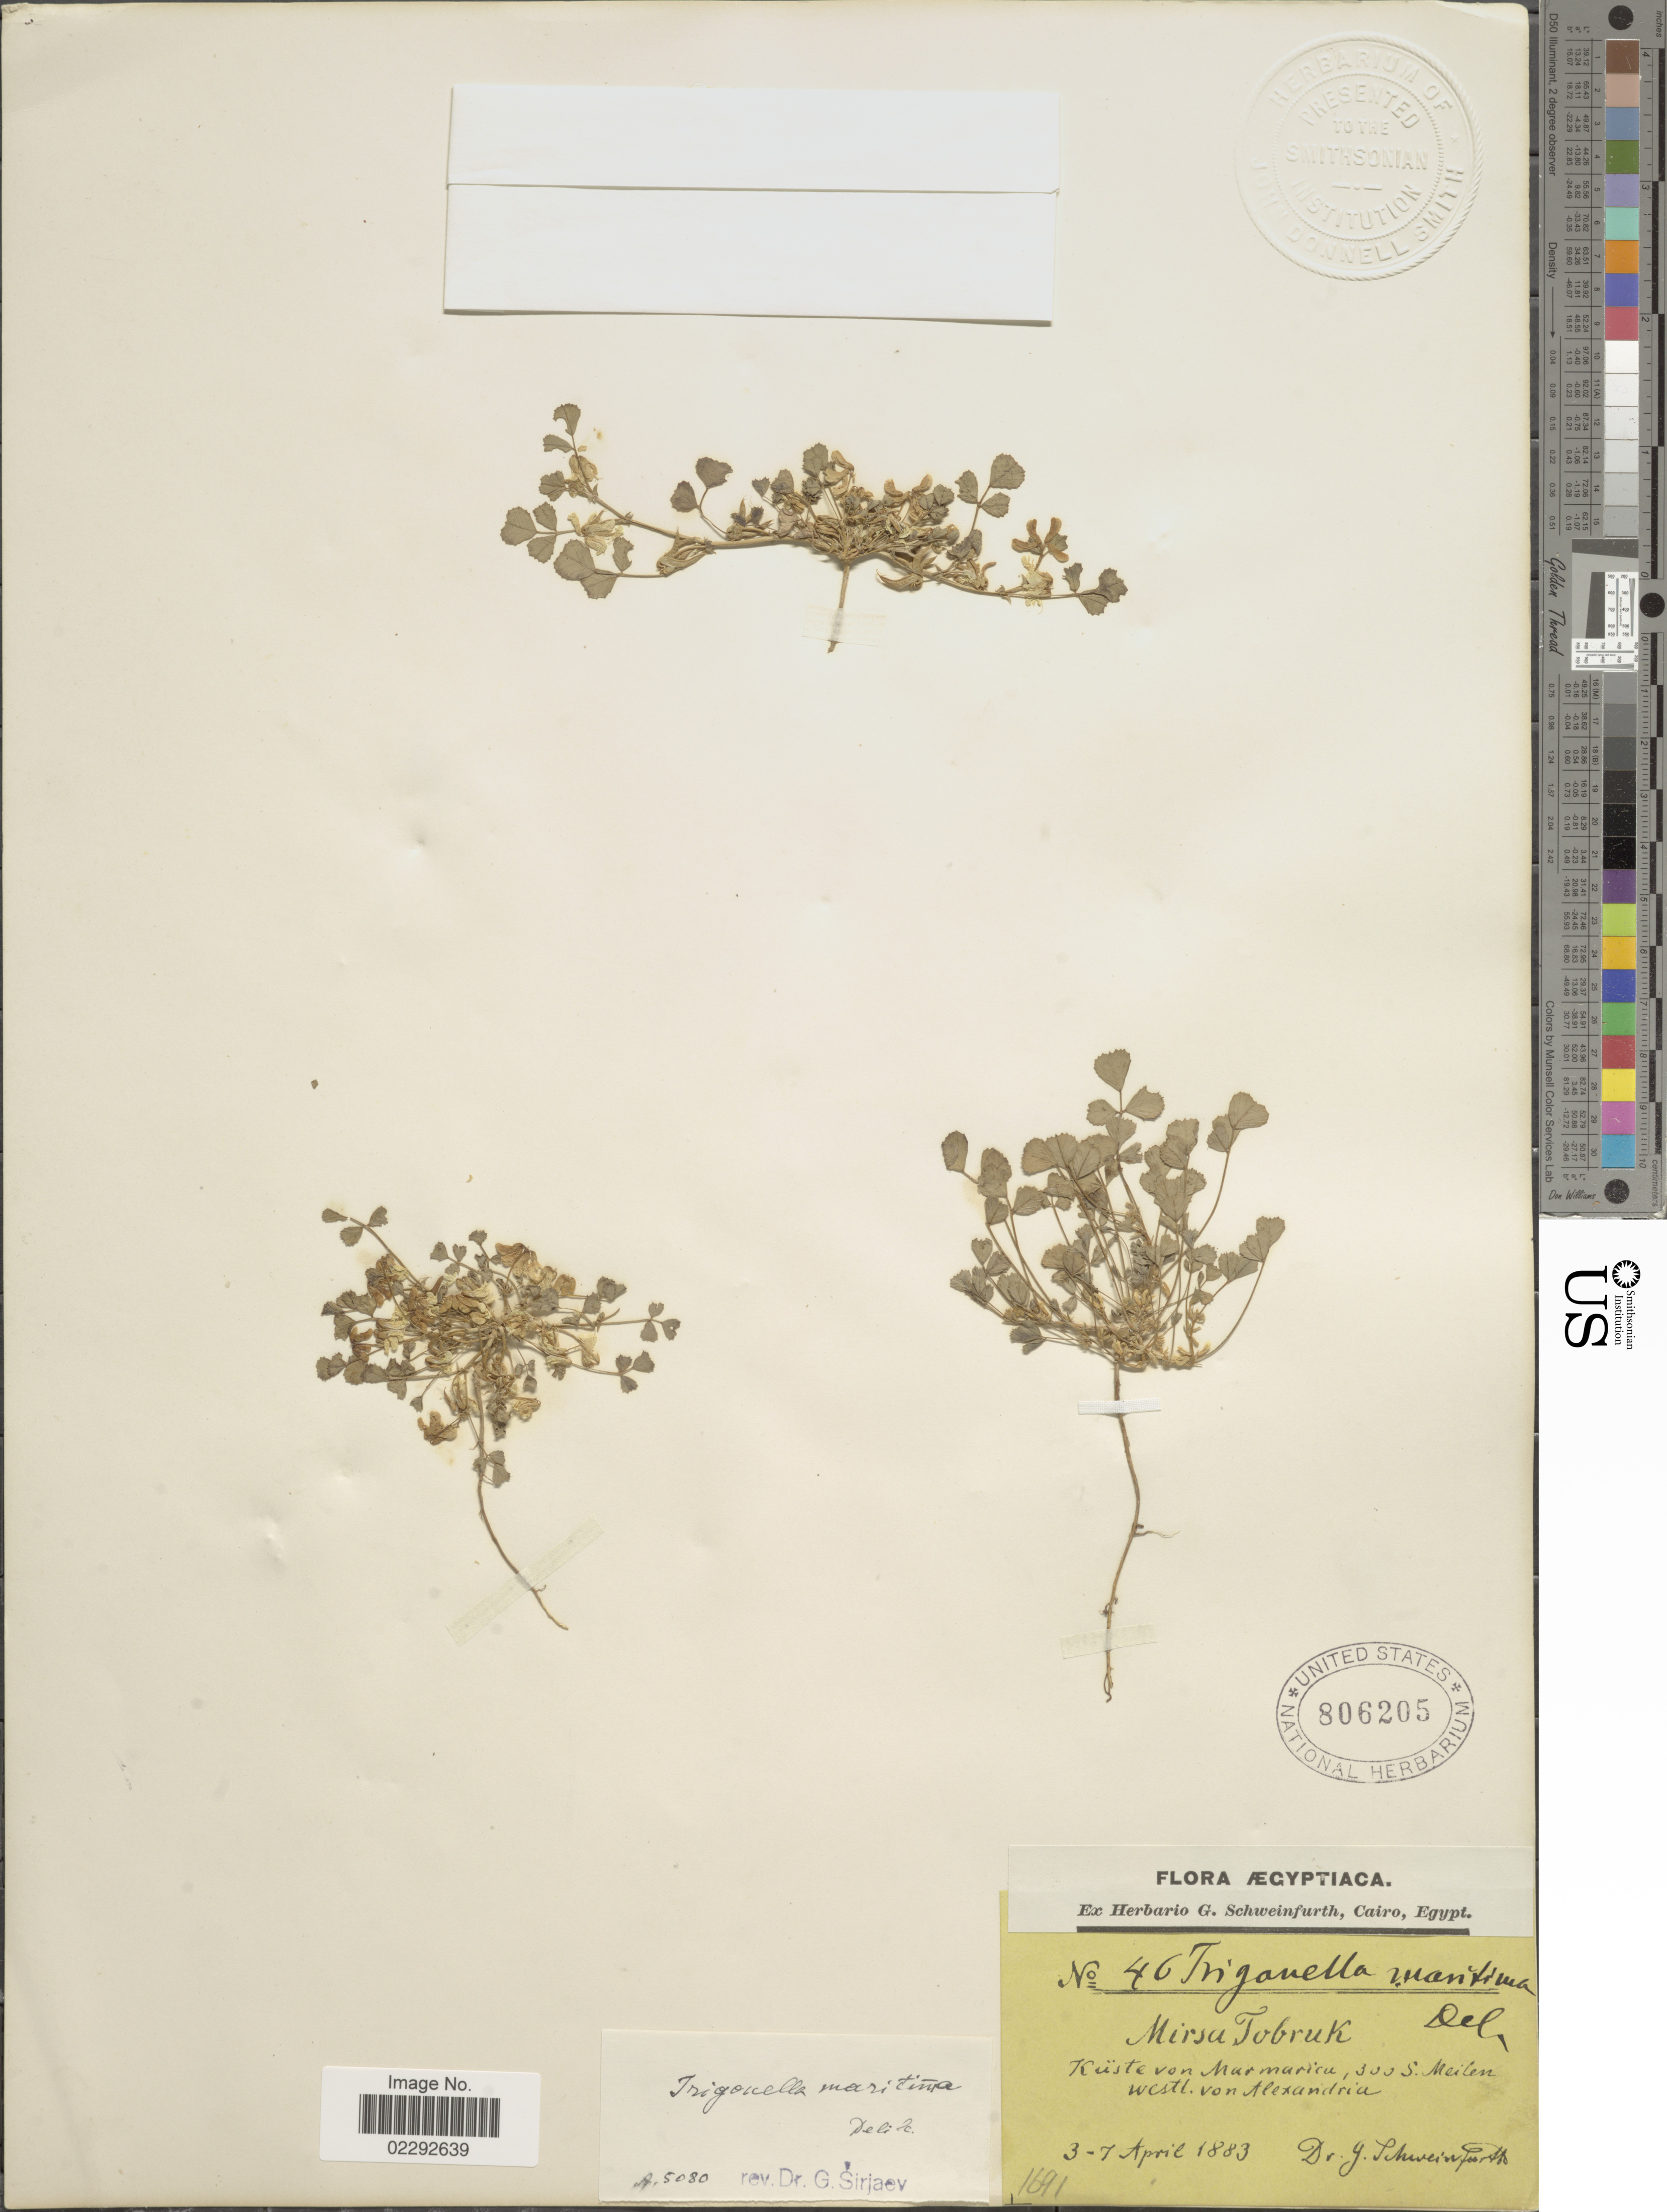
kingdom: Plantae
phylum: Tracheophyta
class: Magnoliopsida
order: Fabales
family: Fabaceae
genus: Trigonella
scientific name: Trigonella maritima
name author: Poir.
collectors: G. A. Schweinfurth (herbarium)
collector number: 46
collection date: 1883-04-03/1883-04-07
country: Egypt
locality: Mirsa Tobruk. Küste von Marmarira, 300 S. Meilen westt. von Alexandria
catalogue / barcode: US 806205